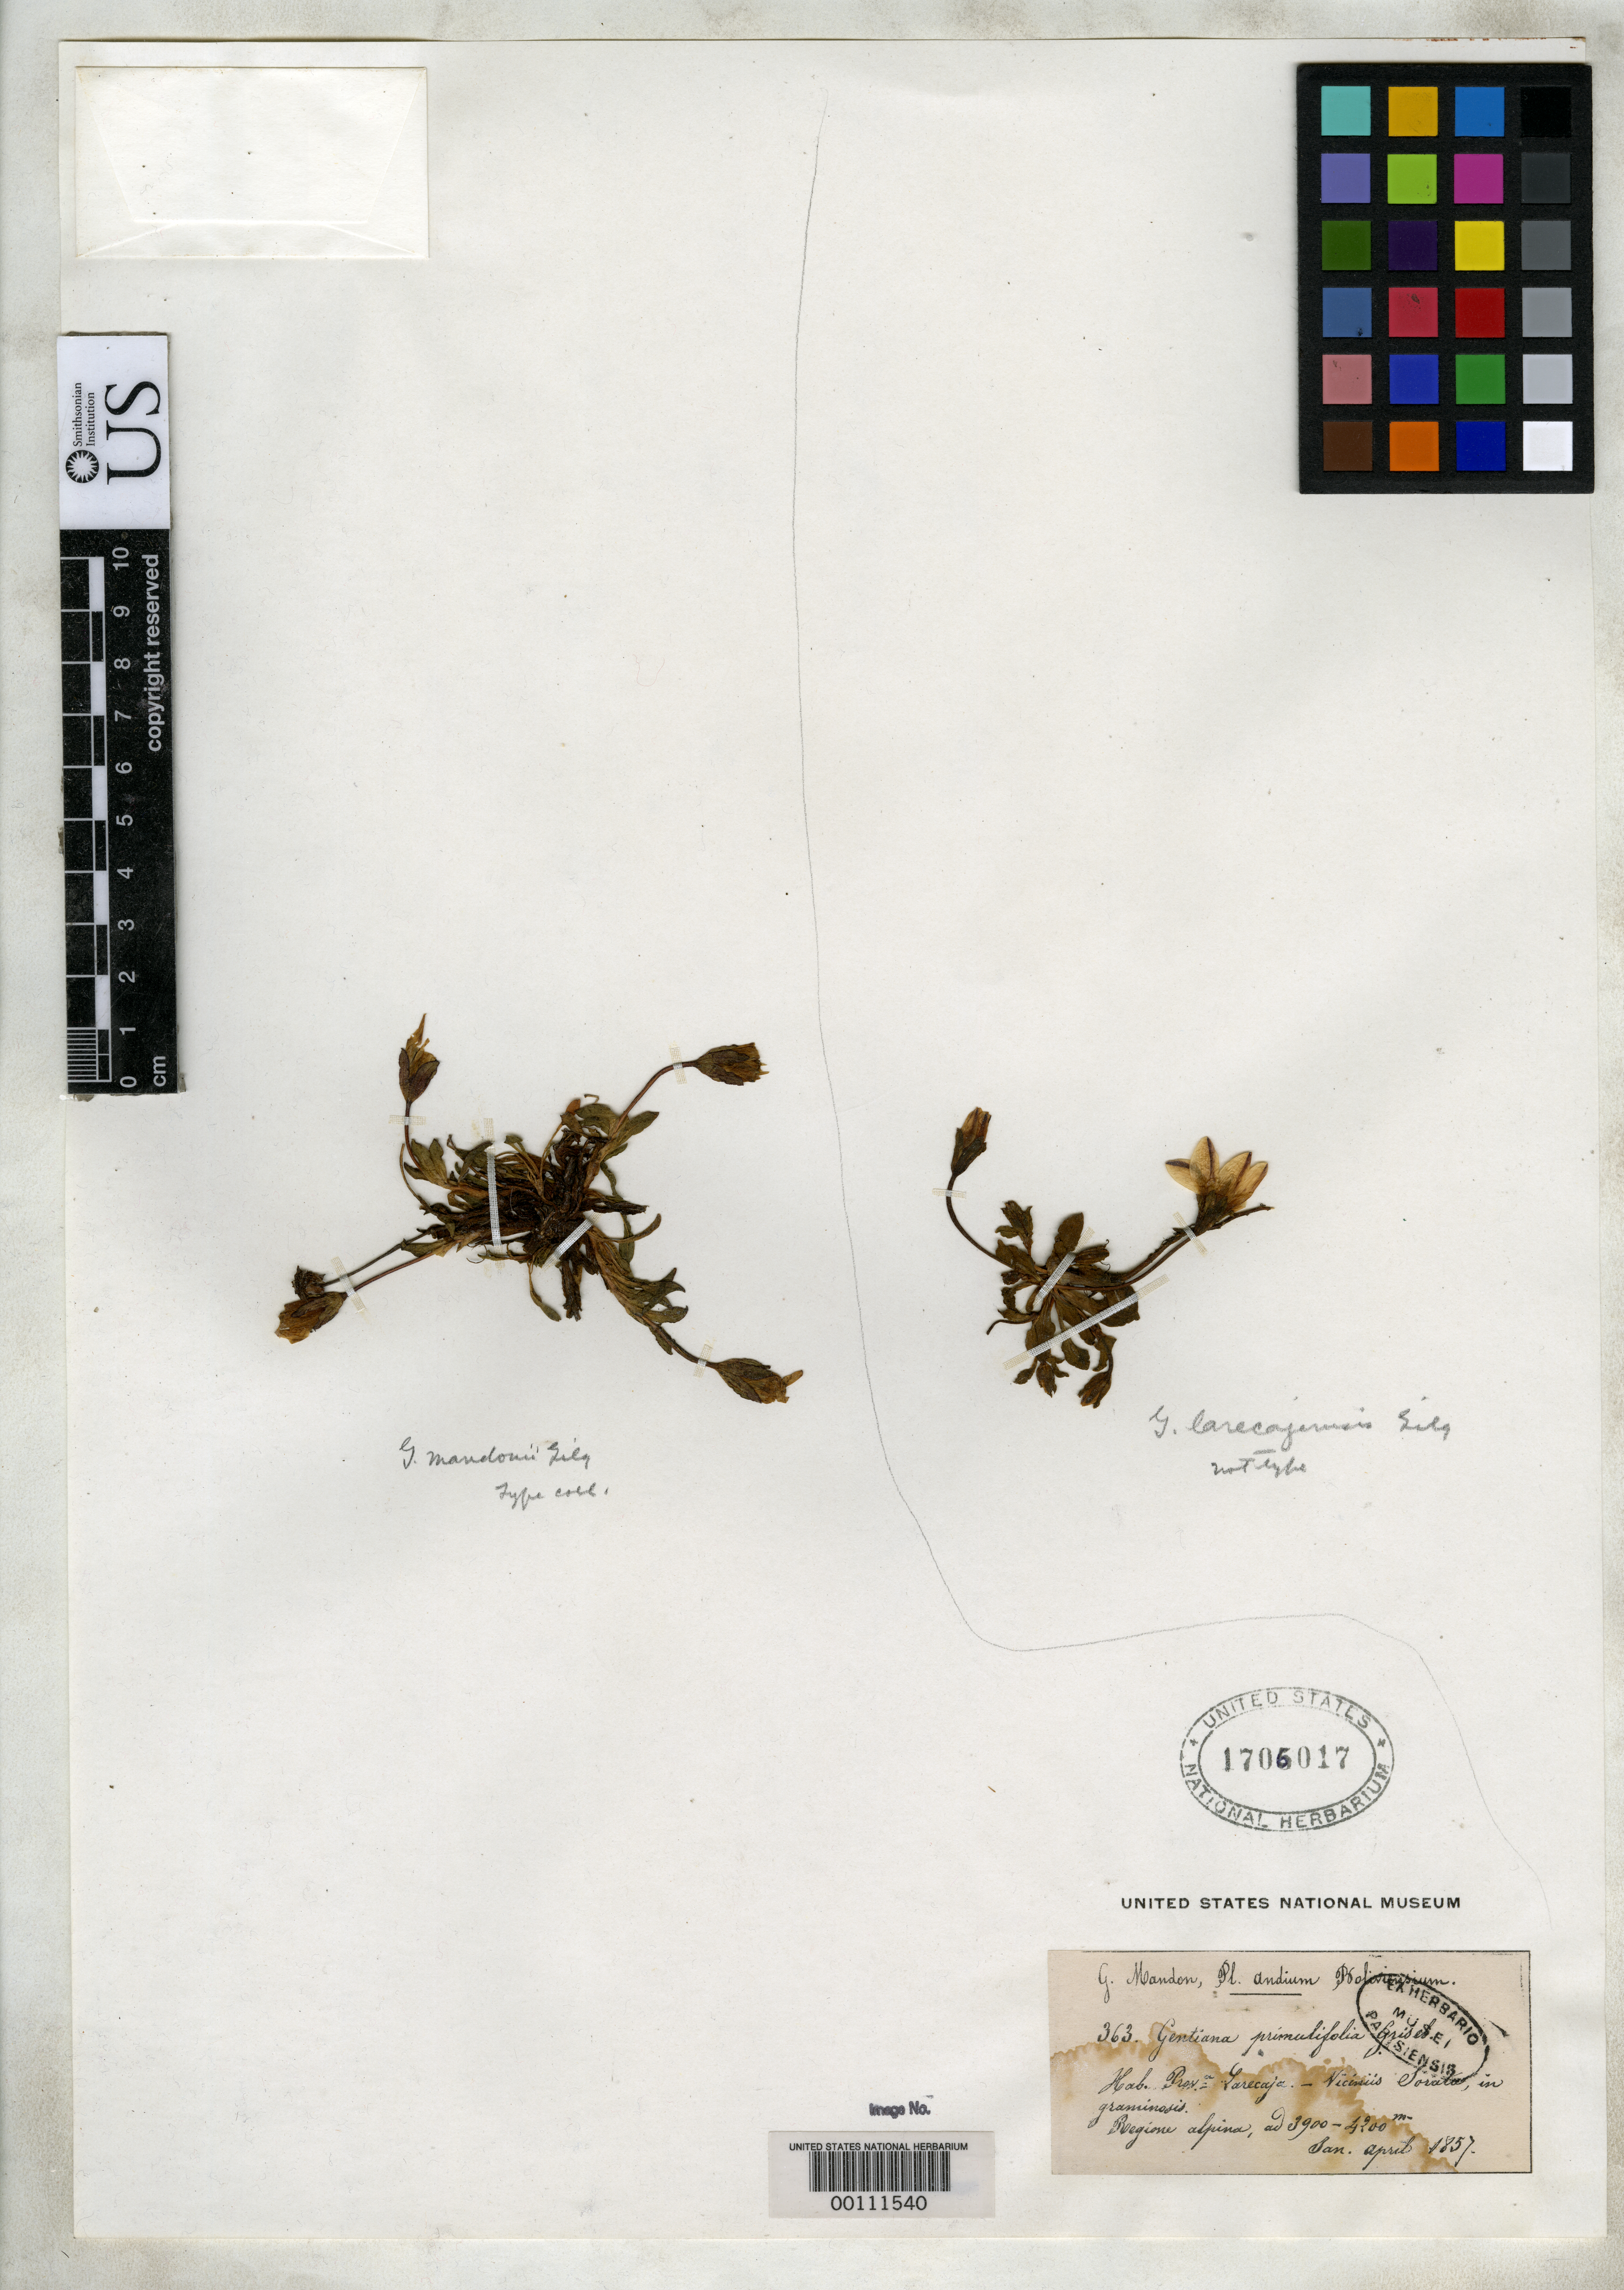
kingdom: Plantae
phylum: Tracheophyta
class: Magnoliopsida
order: Gentianales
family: Gentianaceae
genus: Gentiana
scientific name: Gentiana mandonii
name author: Gilg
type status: Isotype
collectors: G. Mandon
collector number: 363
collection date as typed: Apr 1857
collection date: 1857-04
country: Bolivia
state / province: La Paz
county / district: Larecaja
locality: Near Sorata.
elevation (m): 3900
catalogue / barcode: US 1706017